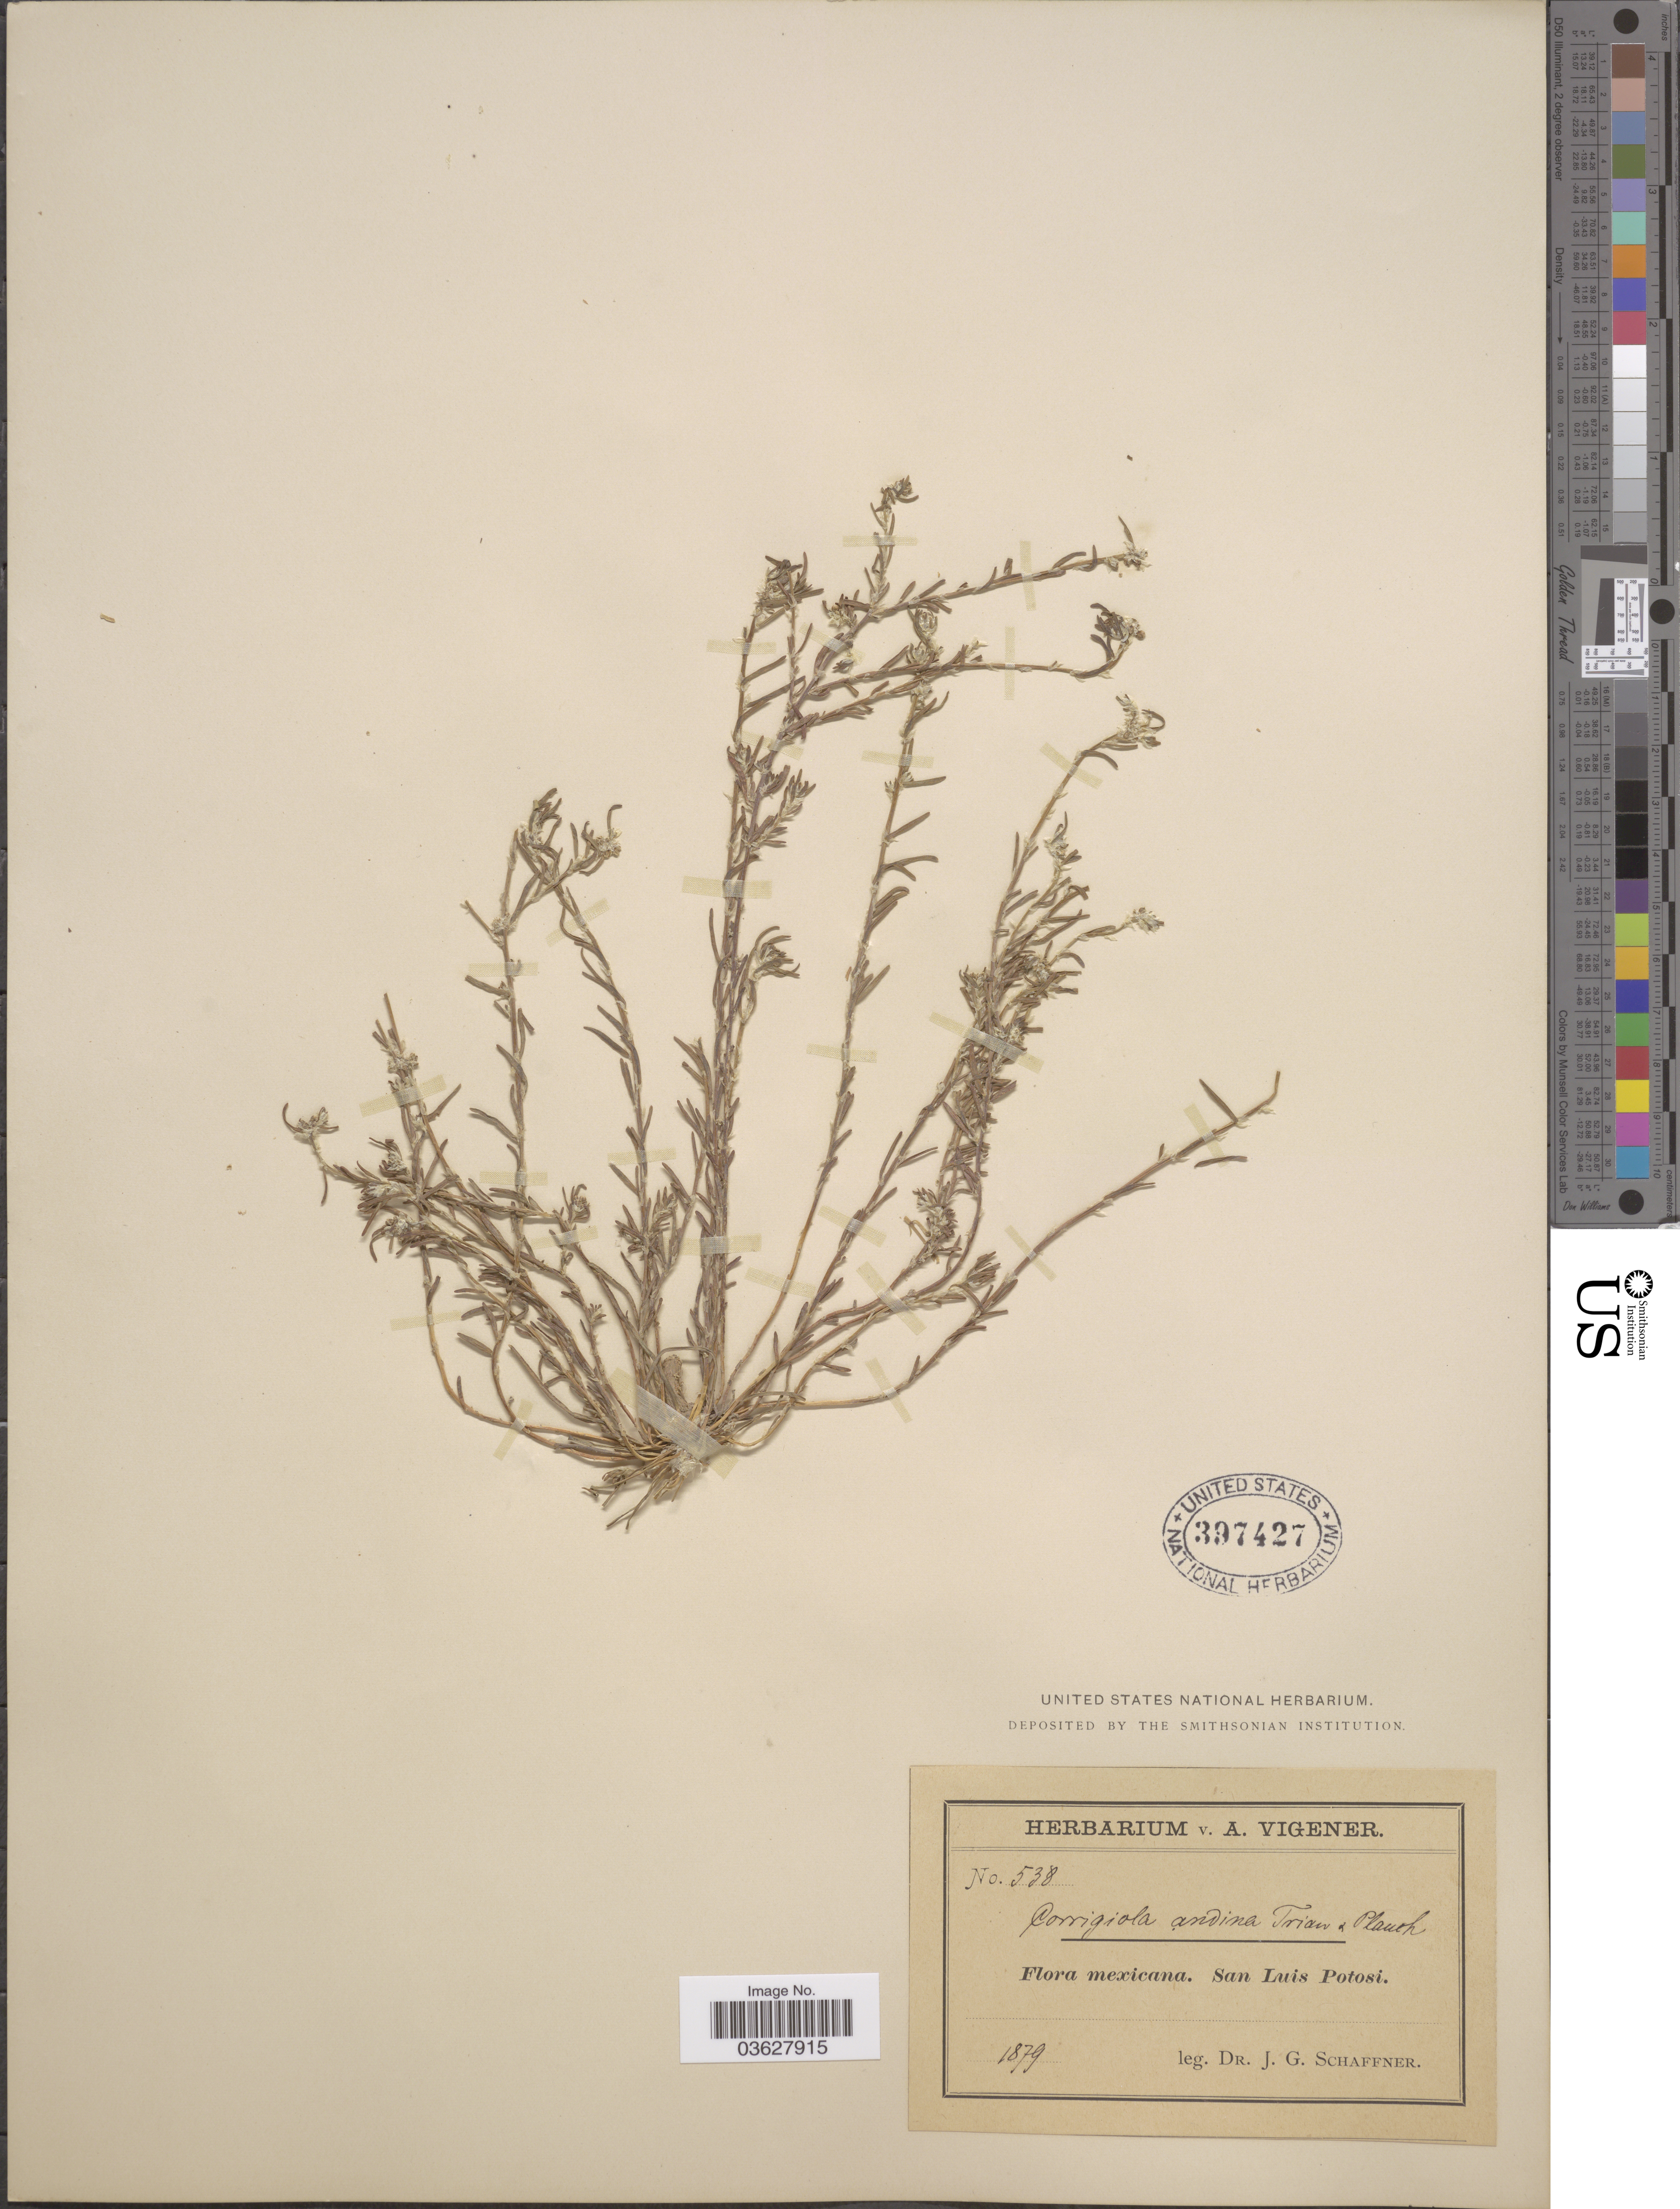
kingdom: Plantae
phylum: Tracheophyta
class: Magnoliopsida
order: Caryophyllales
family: Caryophyllaceae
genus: Corrigiola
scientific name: Corrigiola sp.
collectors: J. G. Schaffner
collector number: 538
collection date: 1879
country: Mexico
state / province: San Luis Potosí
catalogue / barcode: US 397427